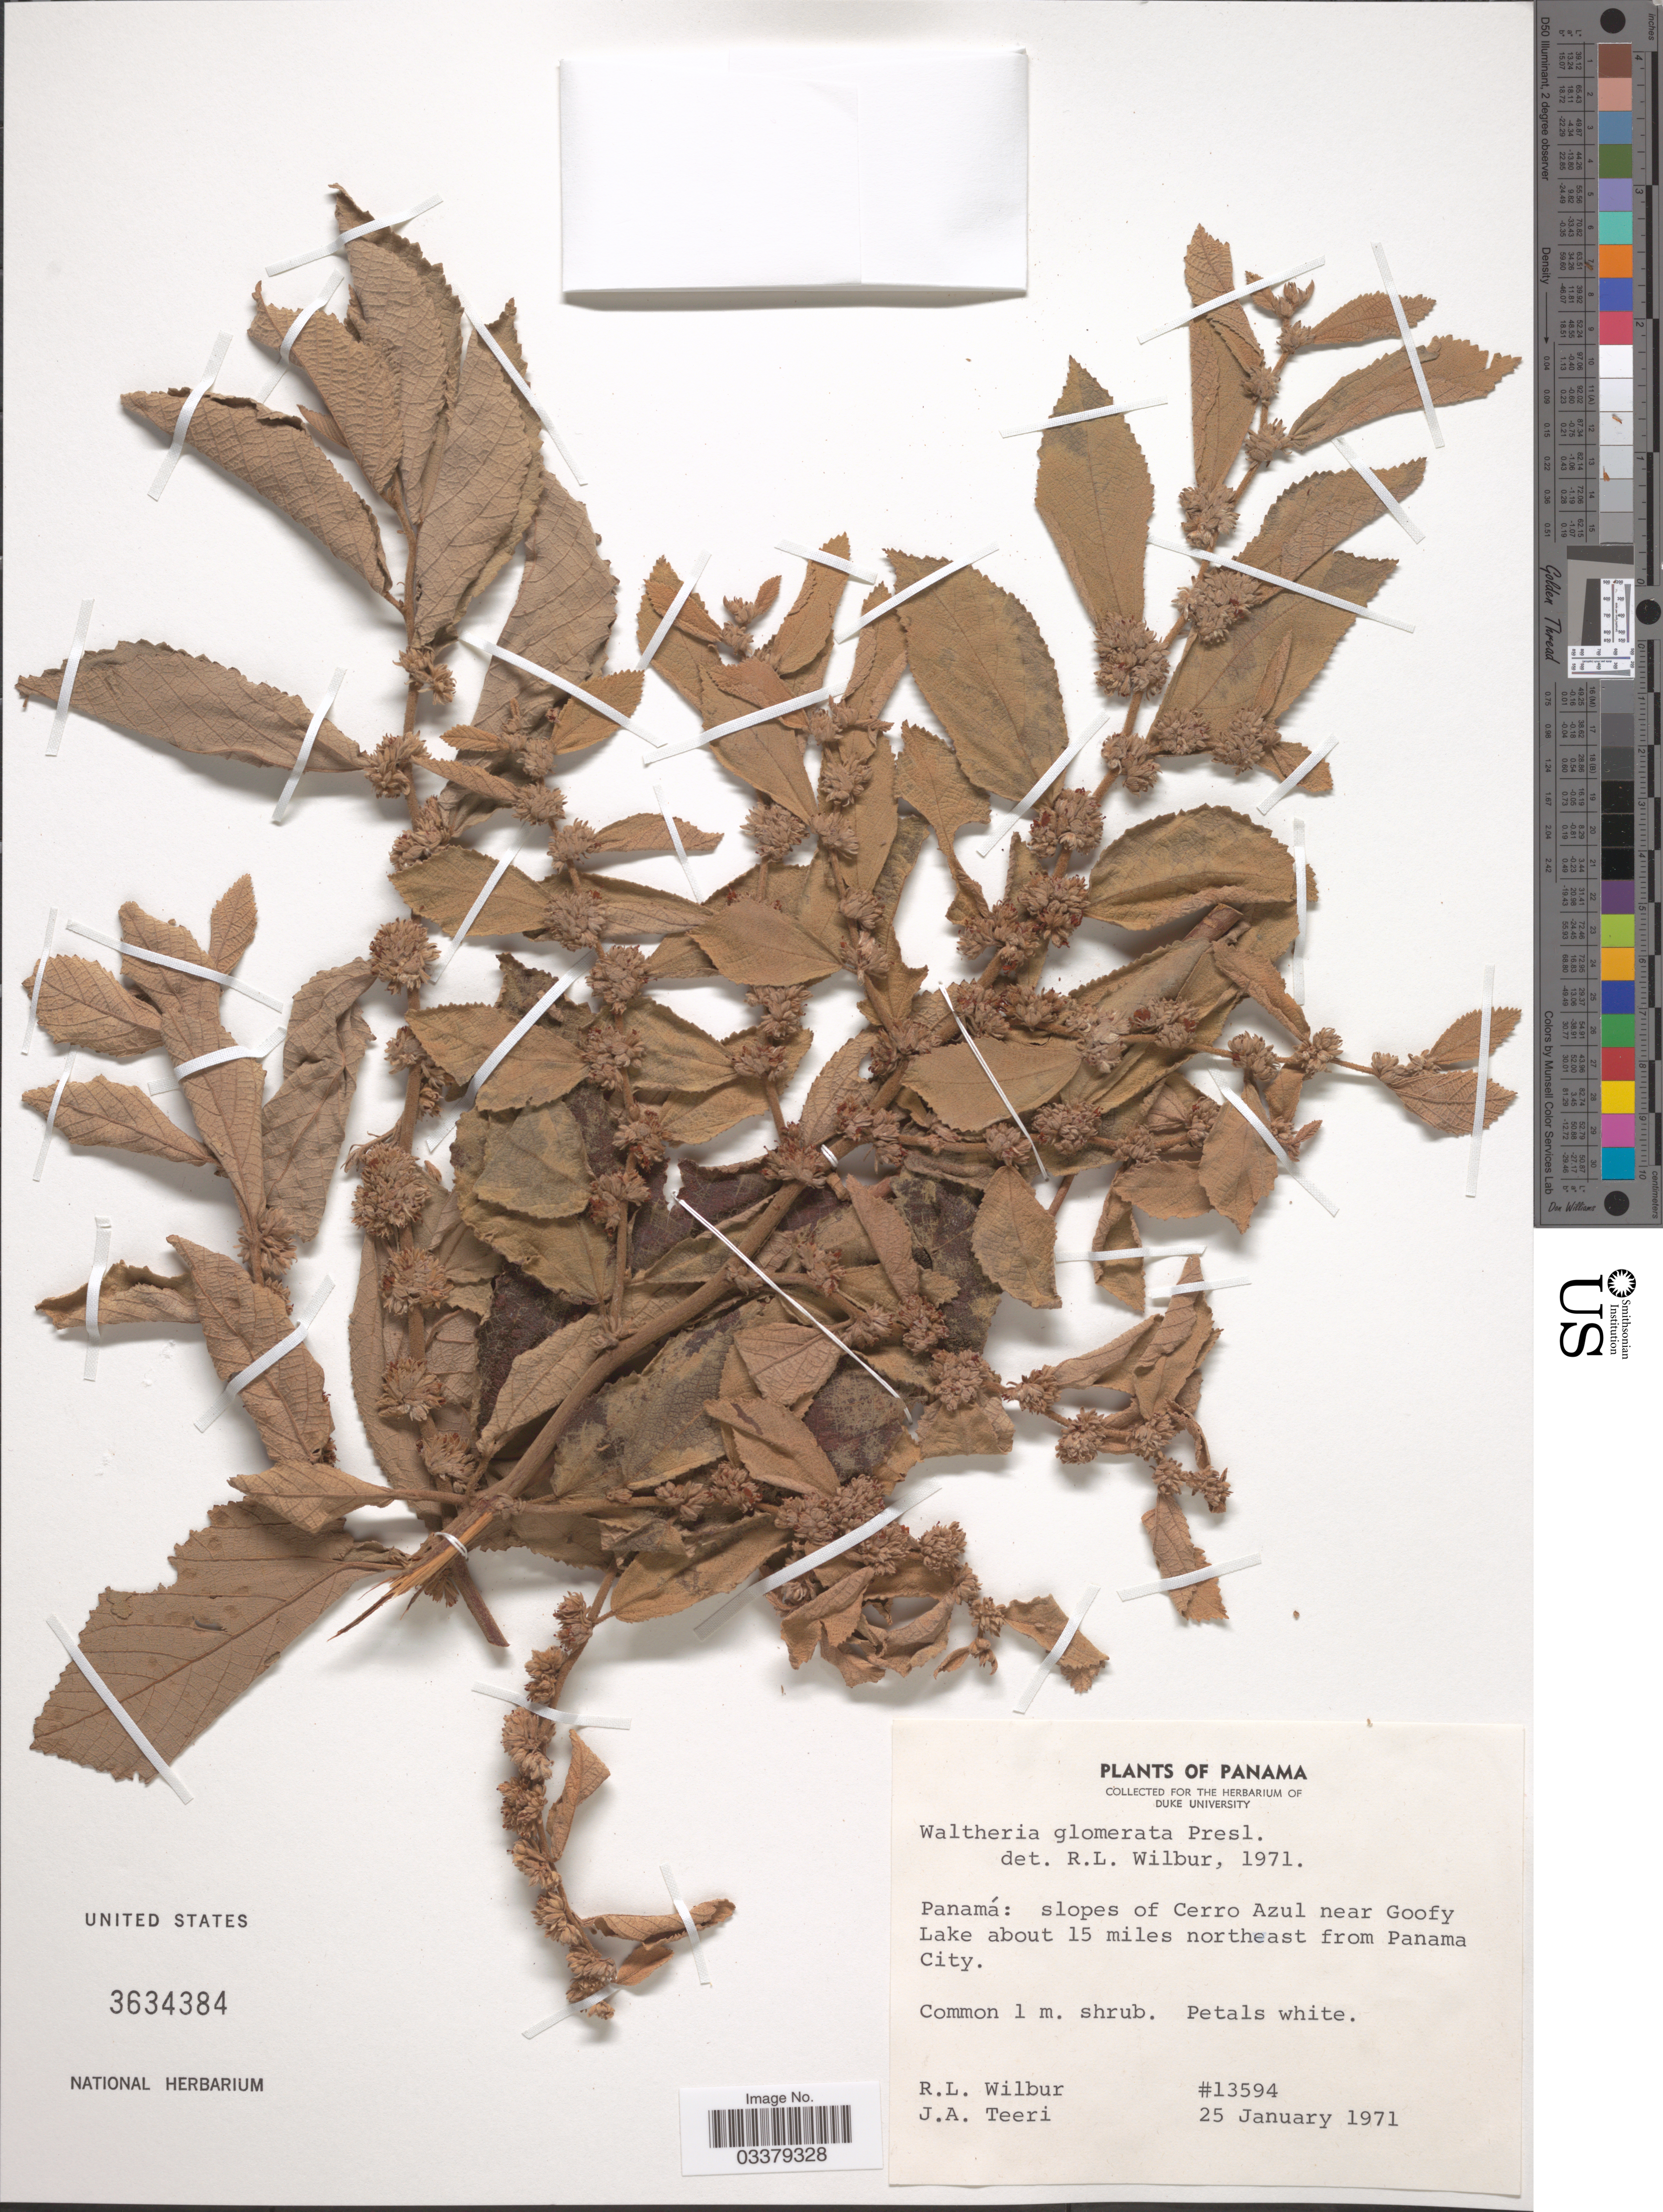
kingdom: Plantae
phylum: Tracheophyta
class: Magnoliopsida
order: Malvales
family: Malvaceae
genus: Waltheria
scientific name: Waltheria glomerata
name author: C. Presl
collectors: R. L. Wilbur & J. Teeri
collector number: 13594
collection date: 1971-01-25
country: Panama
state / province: Panamá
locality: Slopes of Cerro Azul near Goofy Lake about 15 miles northeast from Panama City.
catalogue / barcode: US 3634384